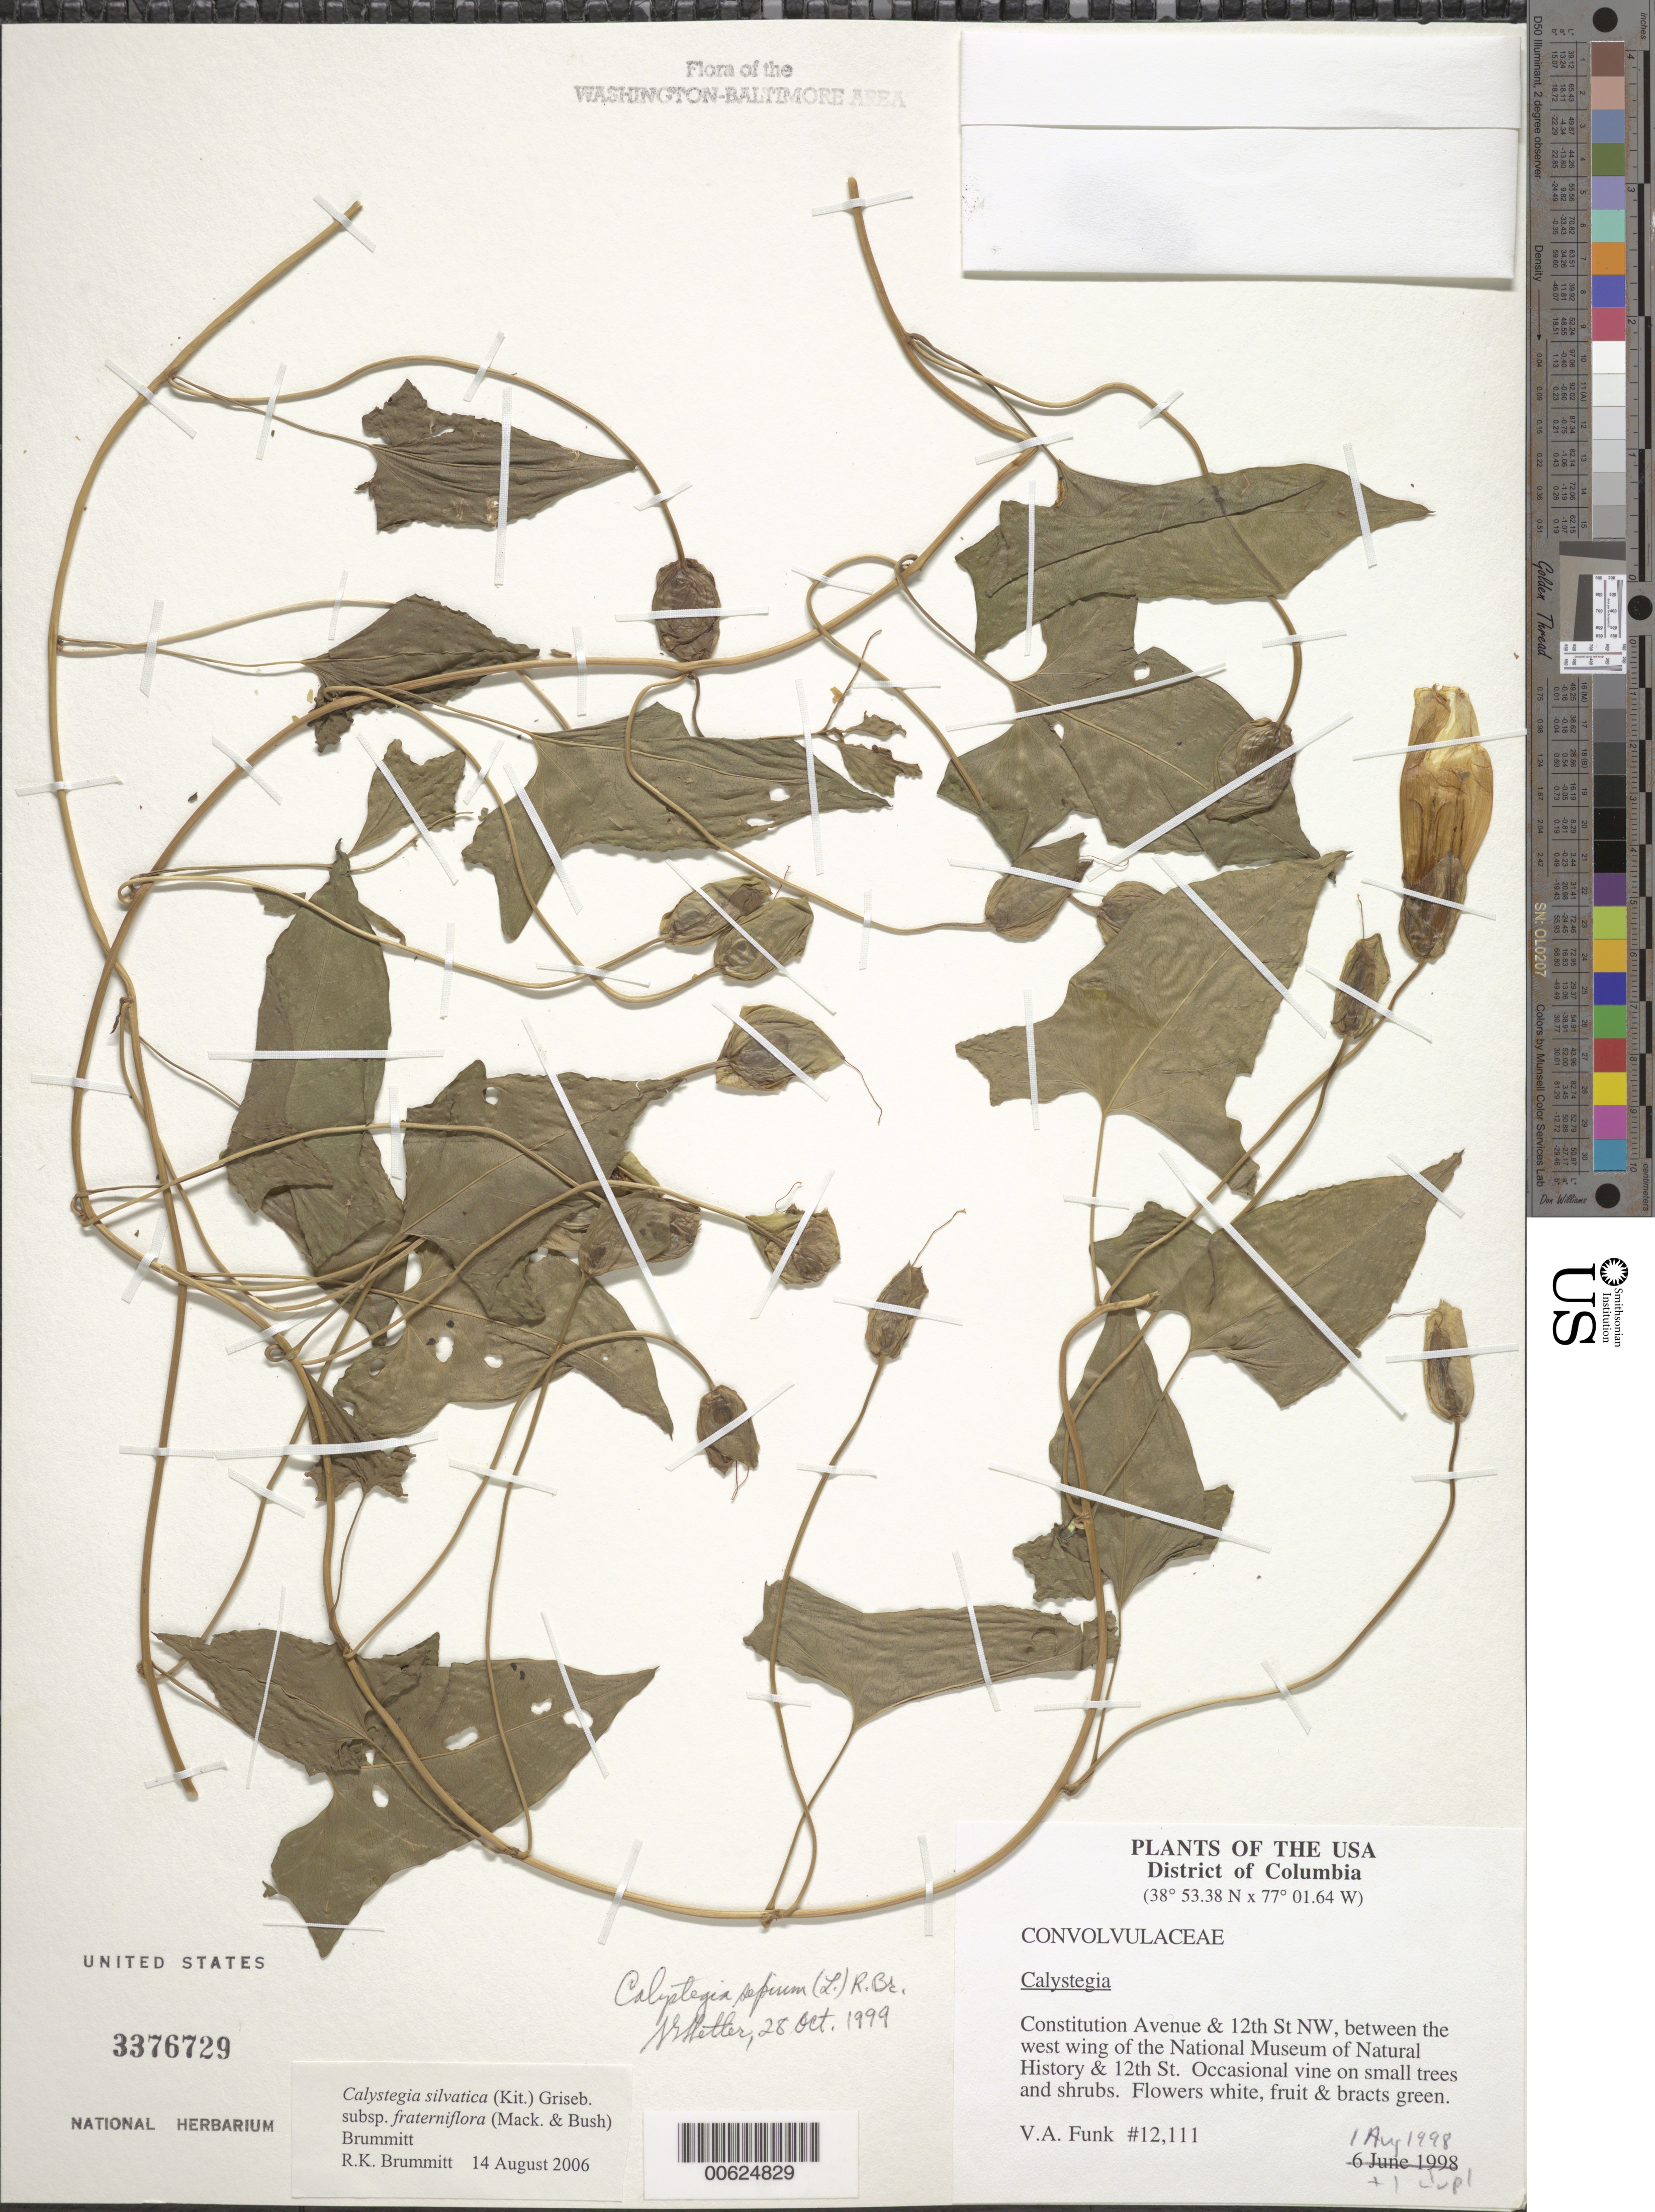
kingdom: Plantae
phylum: Tracheophyta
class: Magnoliopsida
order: Solanales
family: Convolvulaceae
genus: Calystegia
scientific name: Calystegia silvatica subsp. fraterniflora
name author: (Mack. & Bush) Brummitt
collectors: V. Funk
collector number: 12111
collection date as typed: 01 Aug 1998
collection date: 1998-08-01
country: United States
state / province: District of Columbia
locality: Constitution Ave. and 12th St. NW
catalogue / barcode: US 3376729